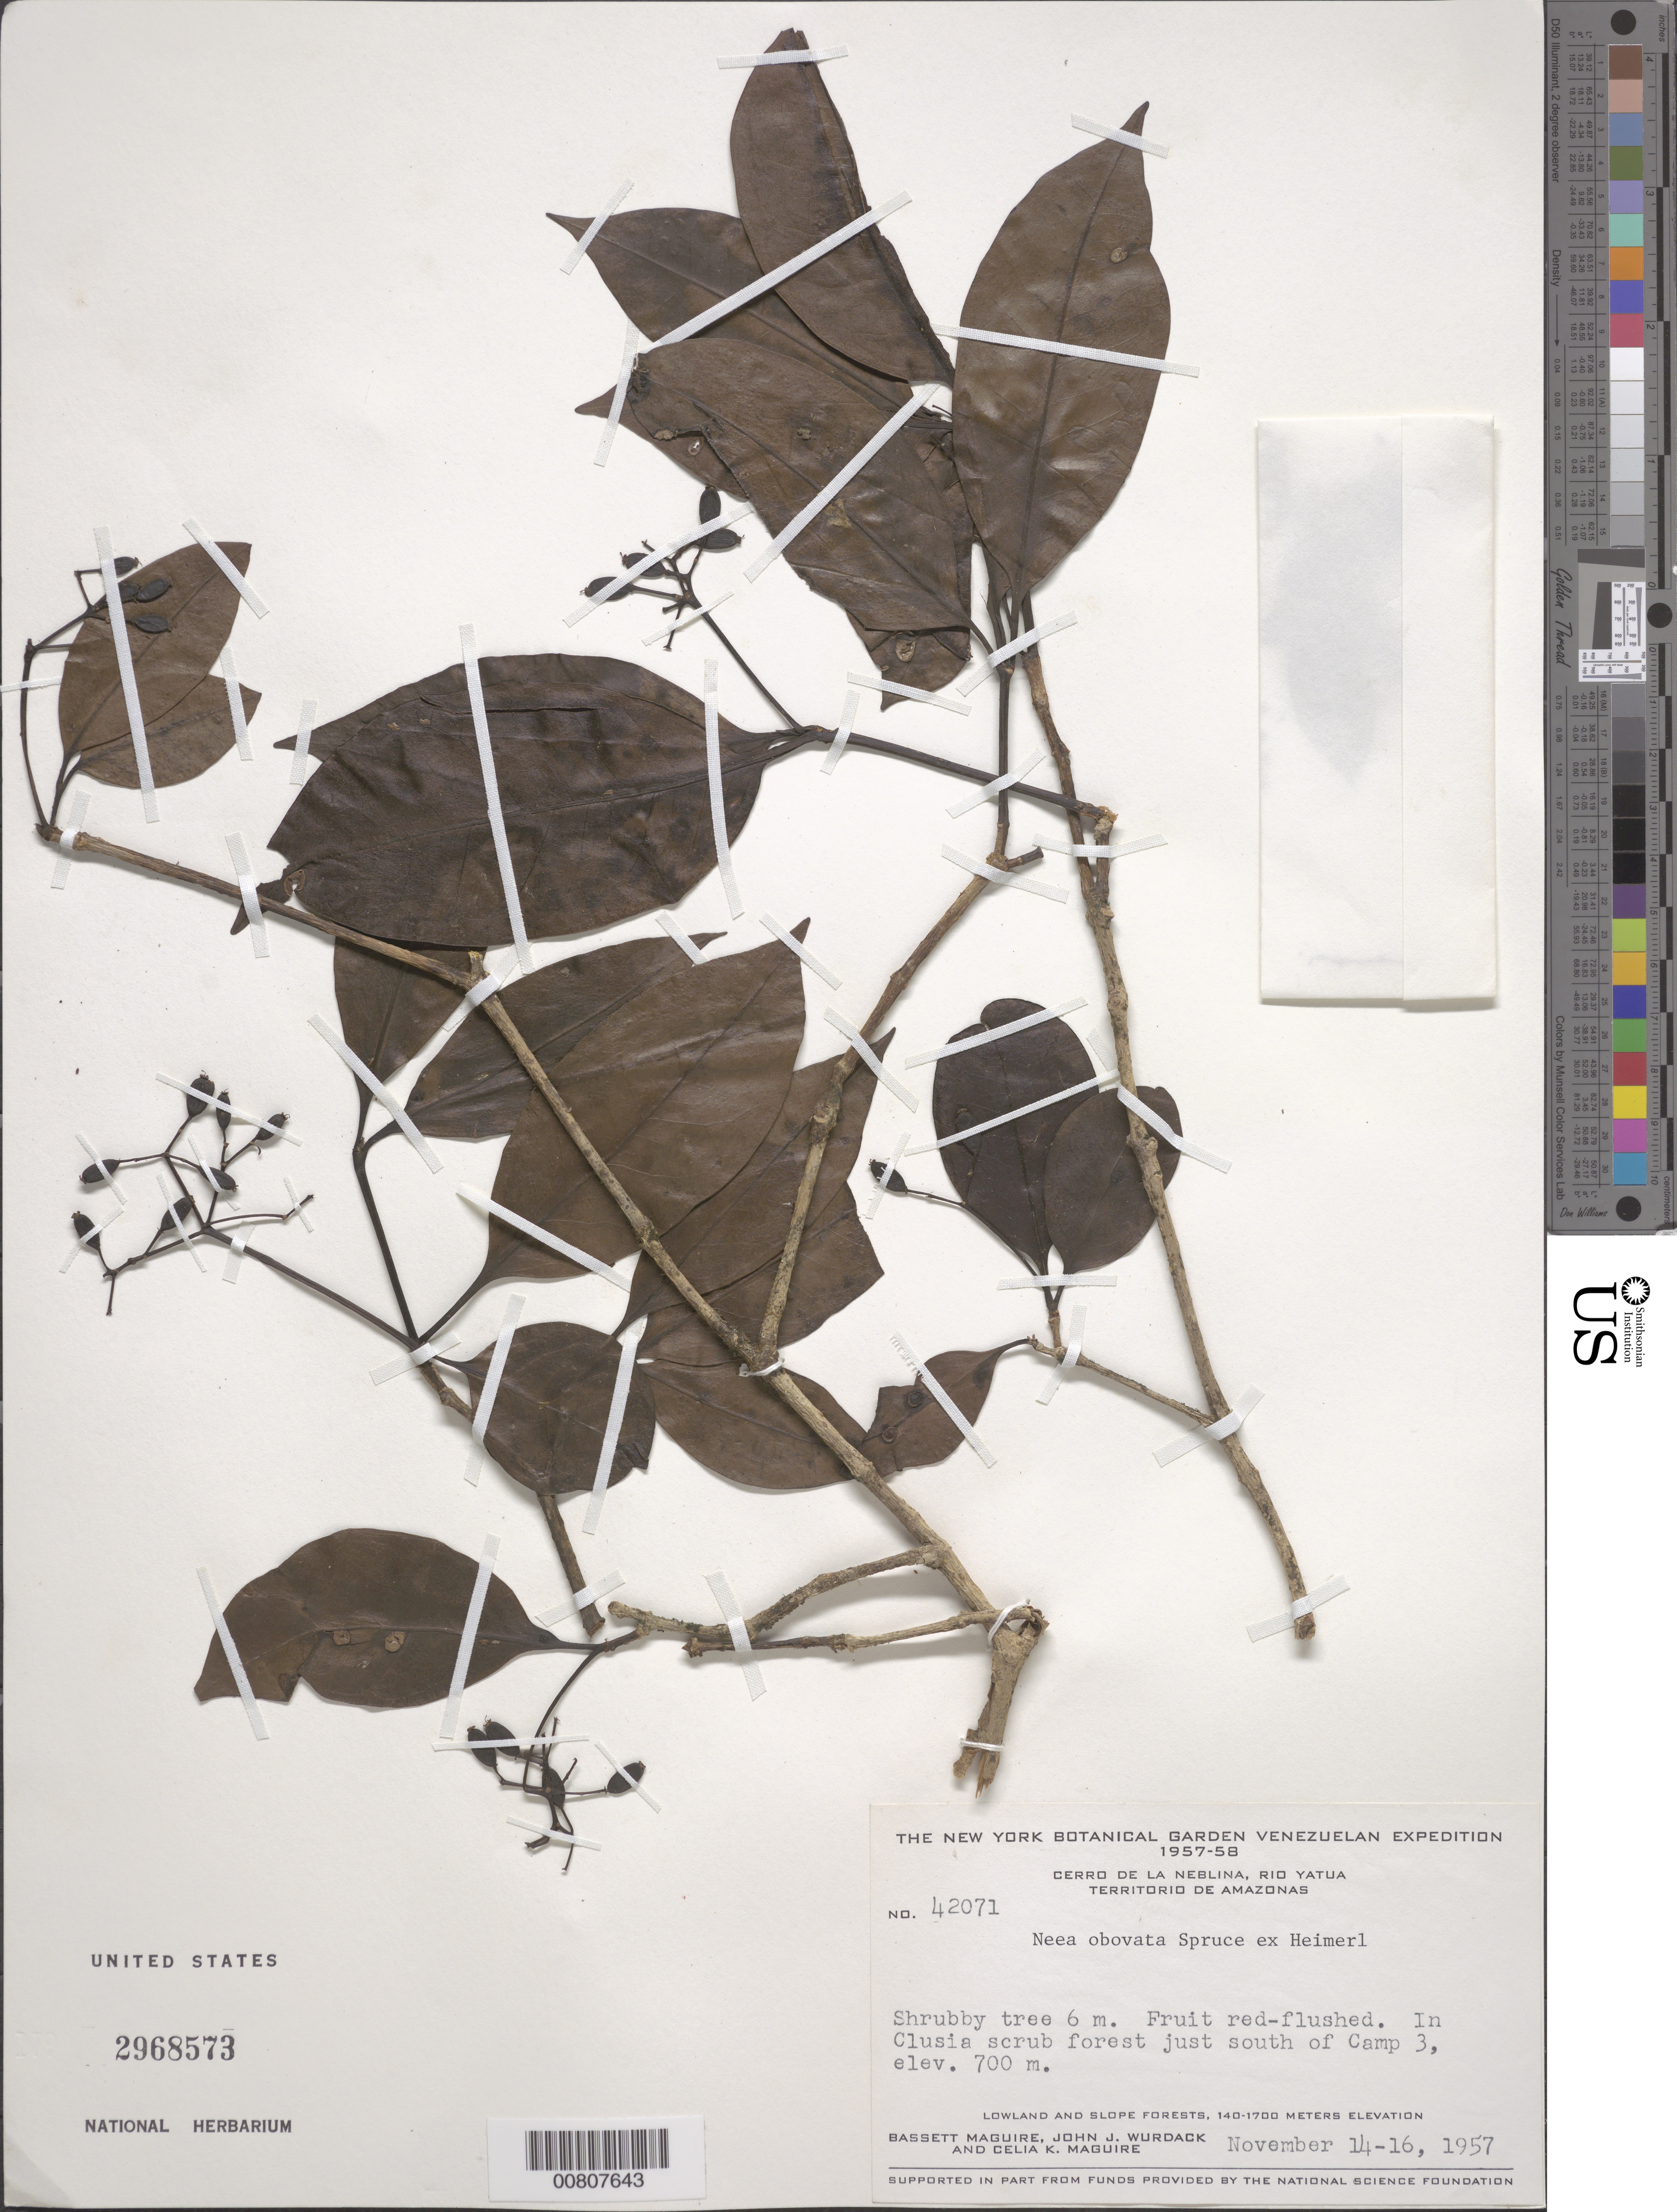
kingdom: Plantae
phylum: Tracheophyta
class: Magnoliopsida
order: Caryophyllales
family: Nyctaginaceae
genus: Neea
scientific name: Neea obovata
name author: Spruce ex Heimerl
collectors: B. Maguire, J. J. Wurdack & C. K. Maguire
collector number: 42071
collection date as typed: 14-Nov-57 to 16-Nov-57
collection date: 1957-11-14/1957-11-16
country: Venezuela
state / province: Amazonas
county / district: Río Negro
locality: Cerro de la Neblina, Río Yatua, S of Camp 3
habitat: Lowland and slope forests; in Clusia scrub forest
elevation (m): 700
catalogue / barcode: US 2968573